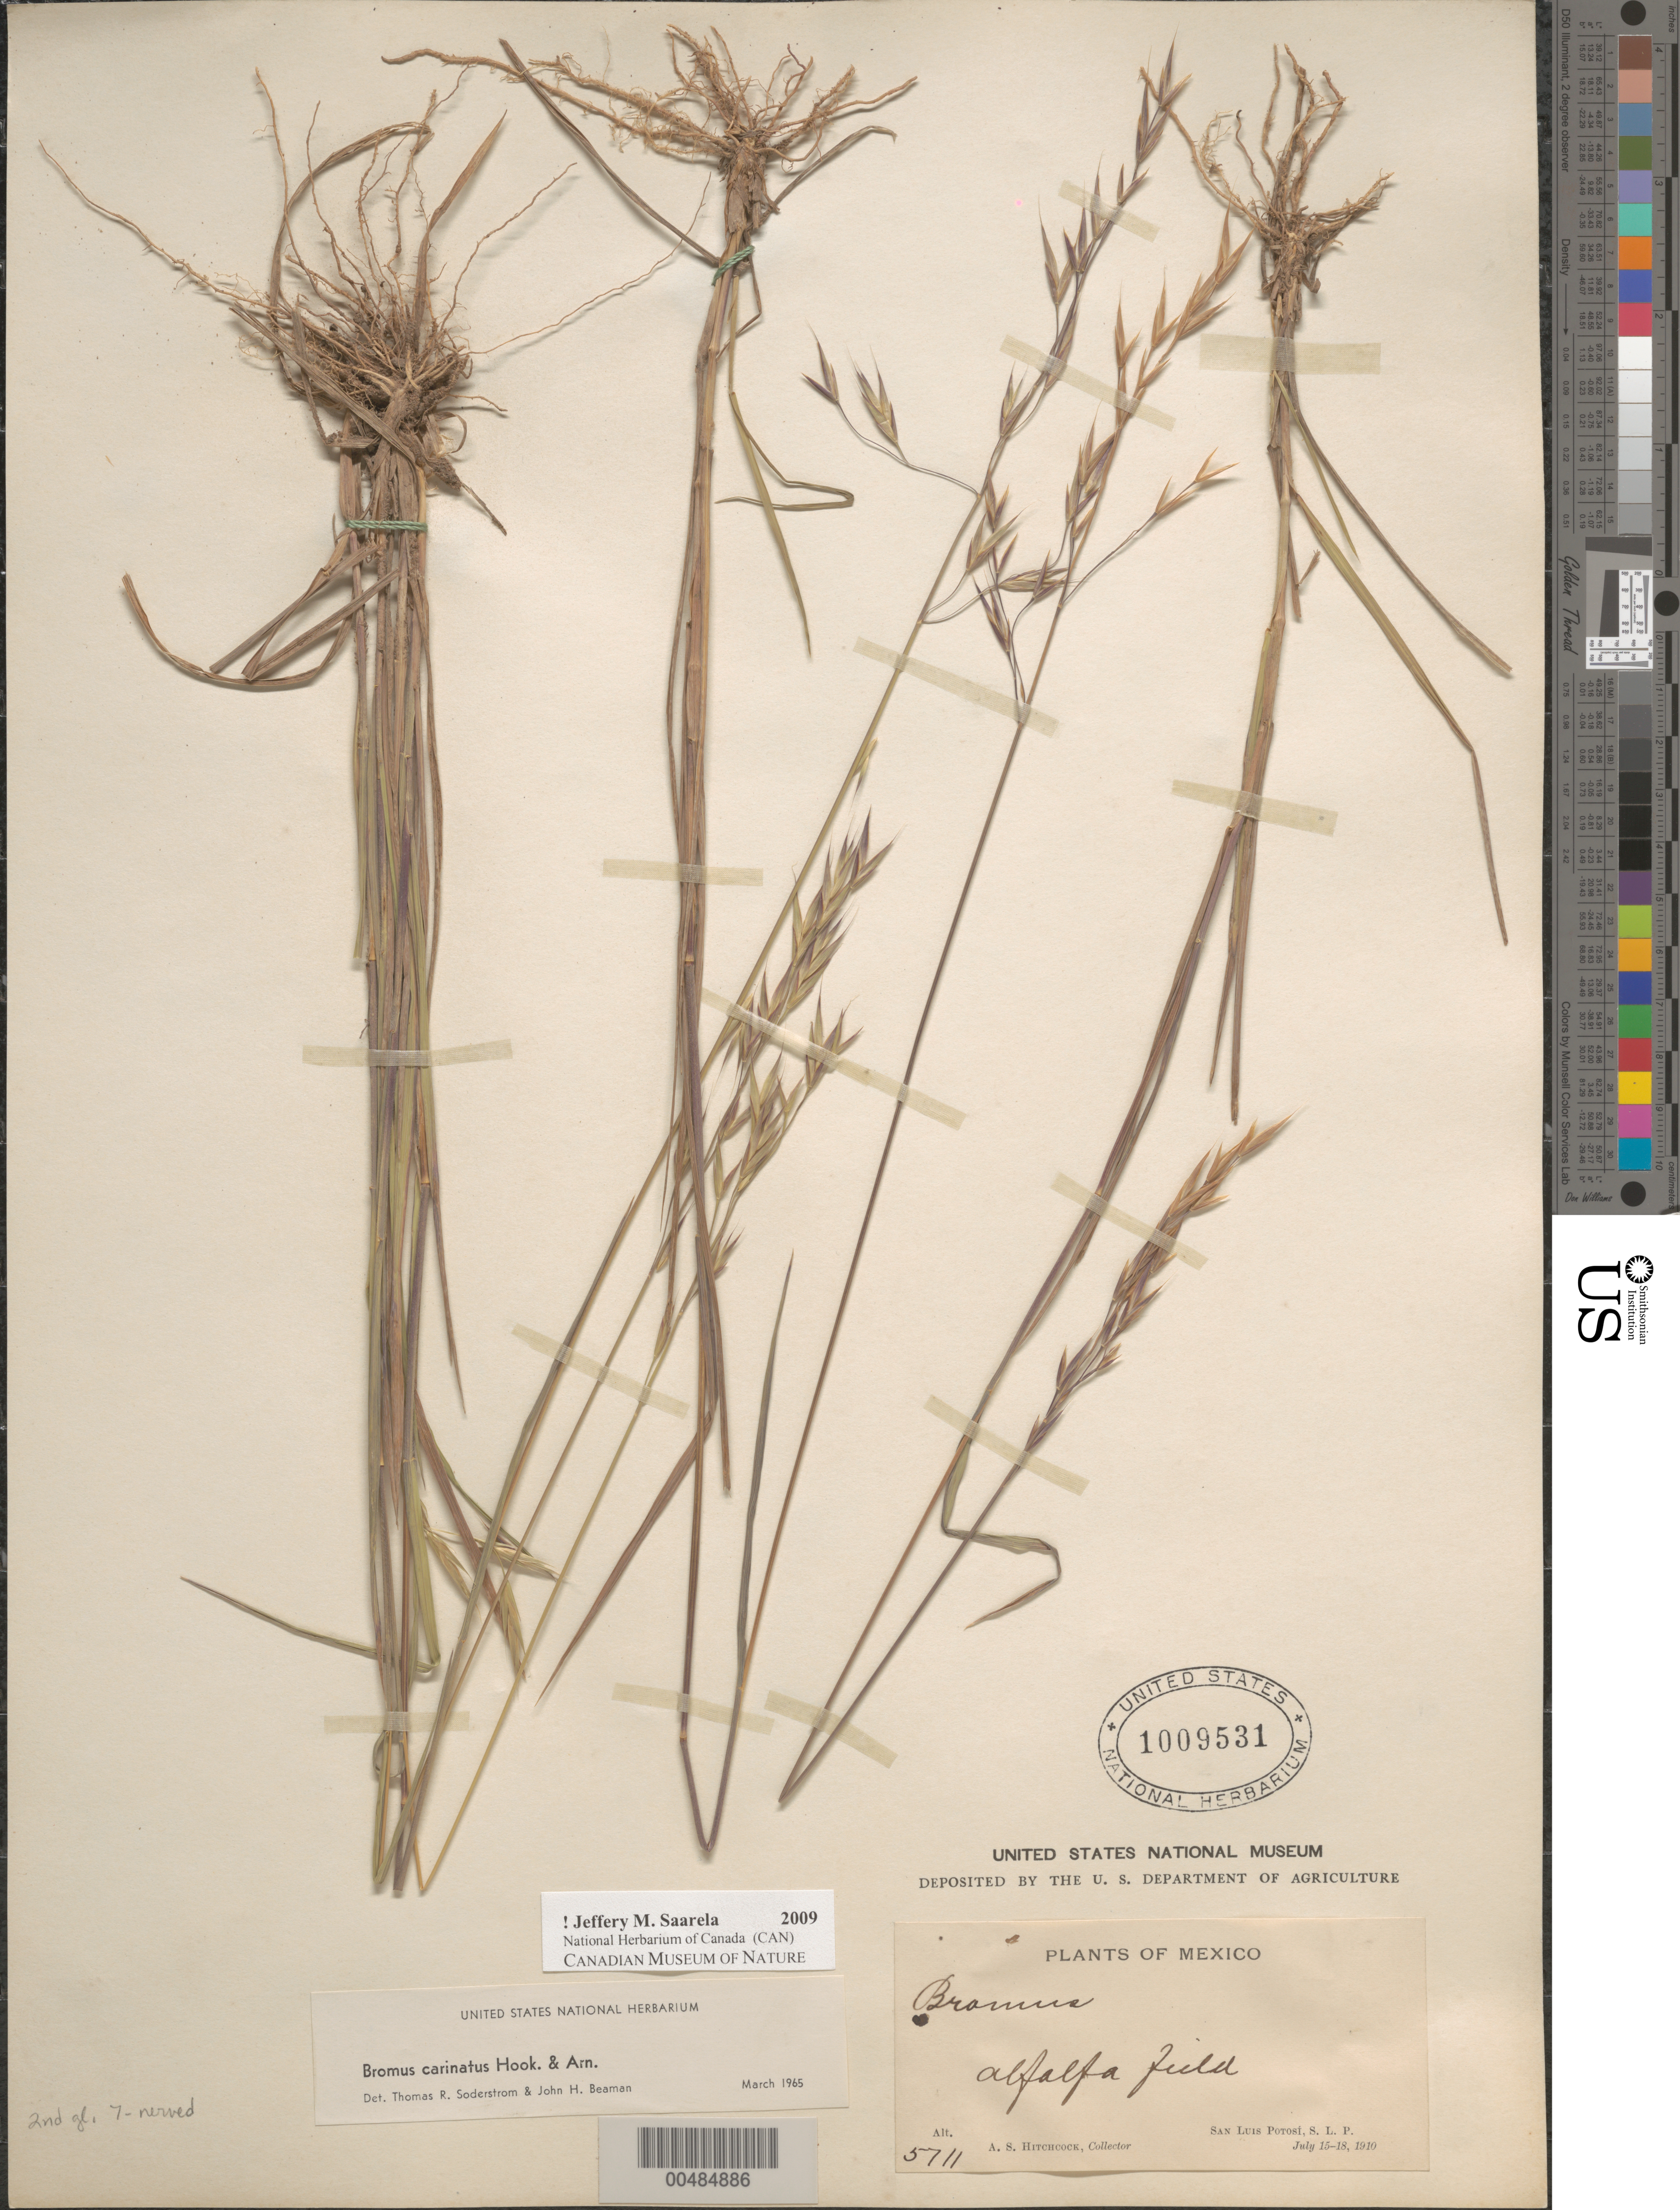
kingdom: Plantae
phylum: Tracheophyta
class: Liliopsida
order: Poales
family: Poaceae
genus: Bromus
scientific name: Bromus carinatus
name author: Hook. & Arn.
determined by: Soderstrom, T. R.; Beaman, J. H.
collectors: A. S. Hitchcock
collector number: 5711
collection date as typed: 15 Jul 1910 to 18 Jul 1910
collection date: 1910-07-15/1910-07-18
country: Mexico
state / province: San Luis Potosi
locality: San Luis Potosi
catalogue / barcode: US 1009531